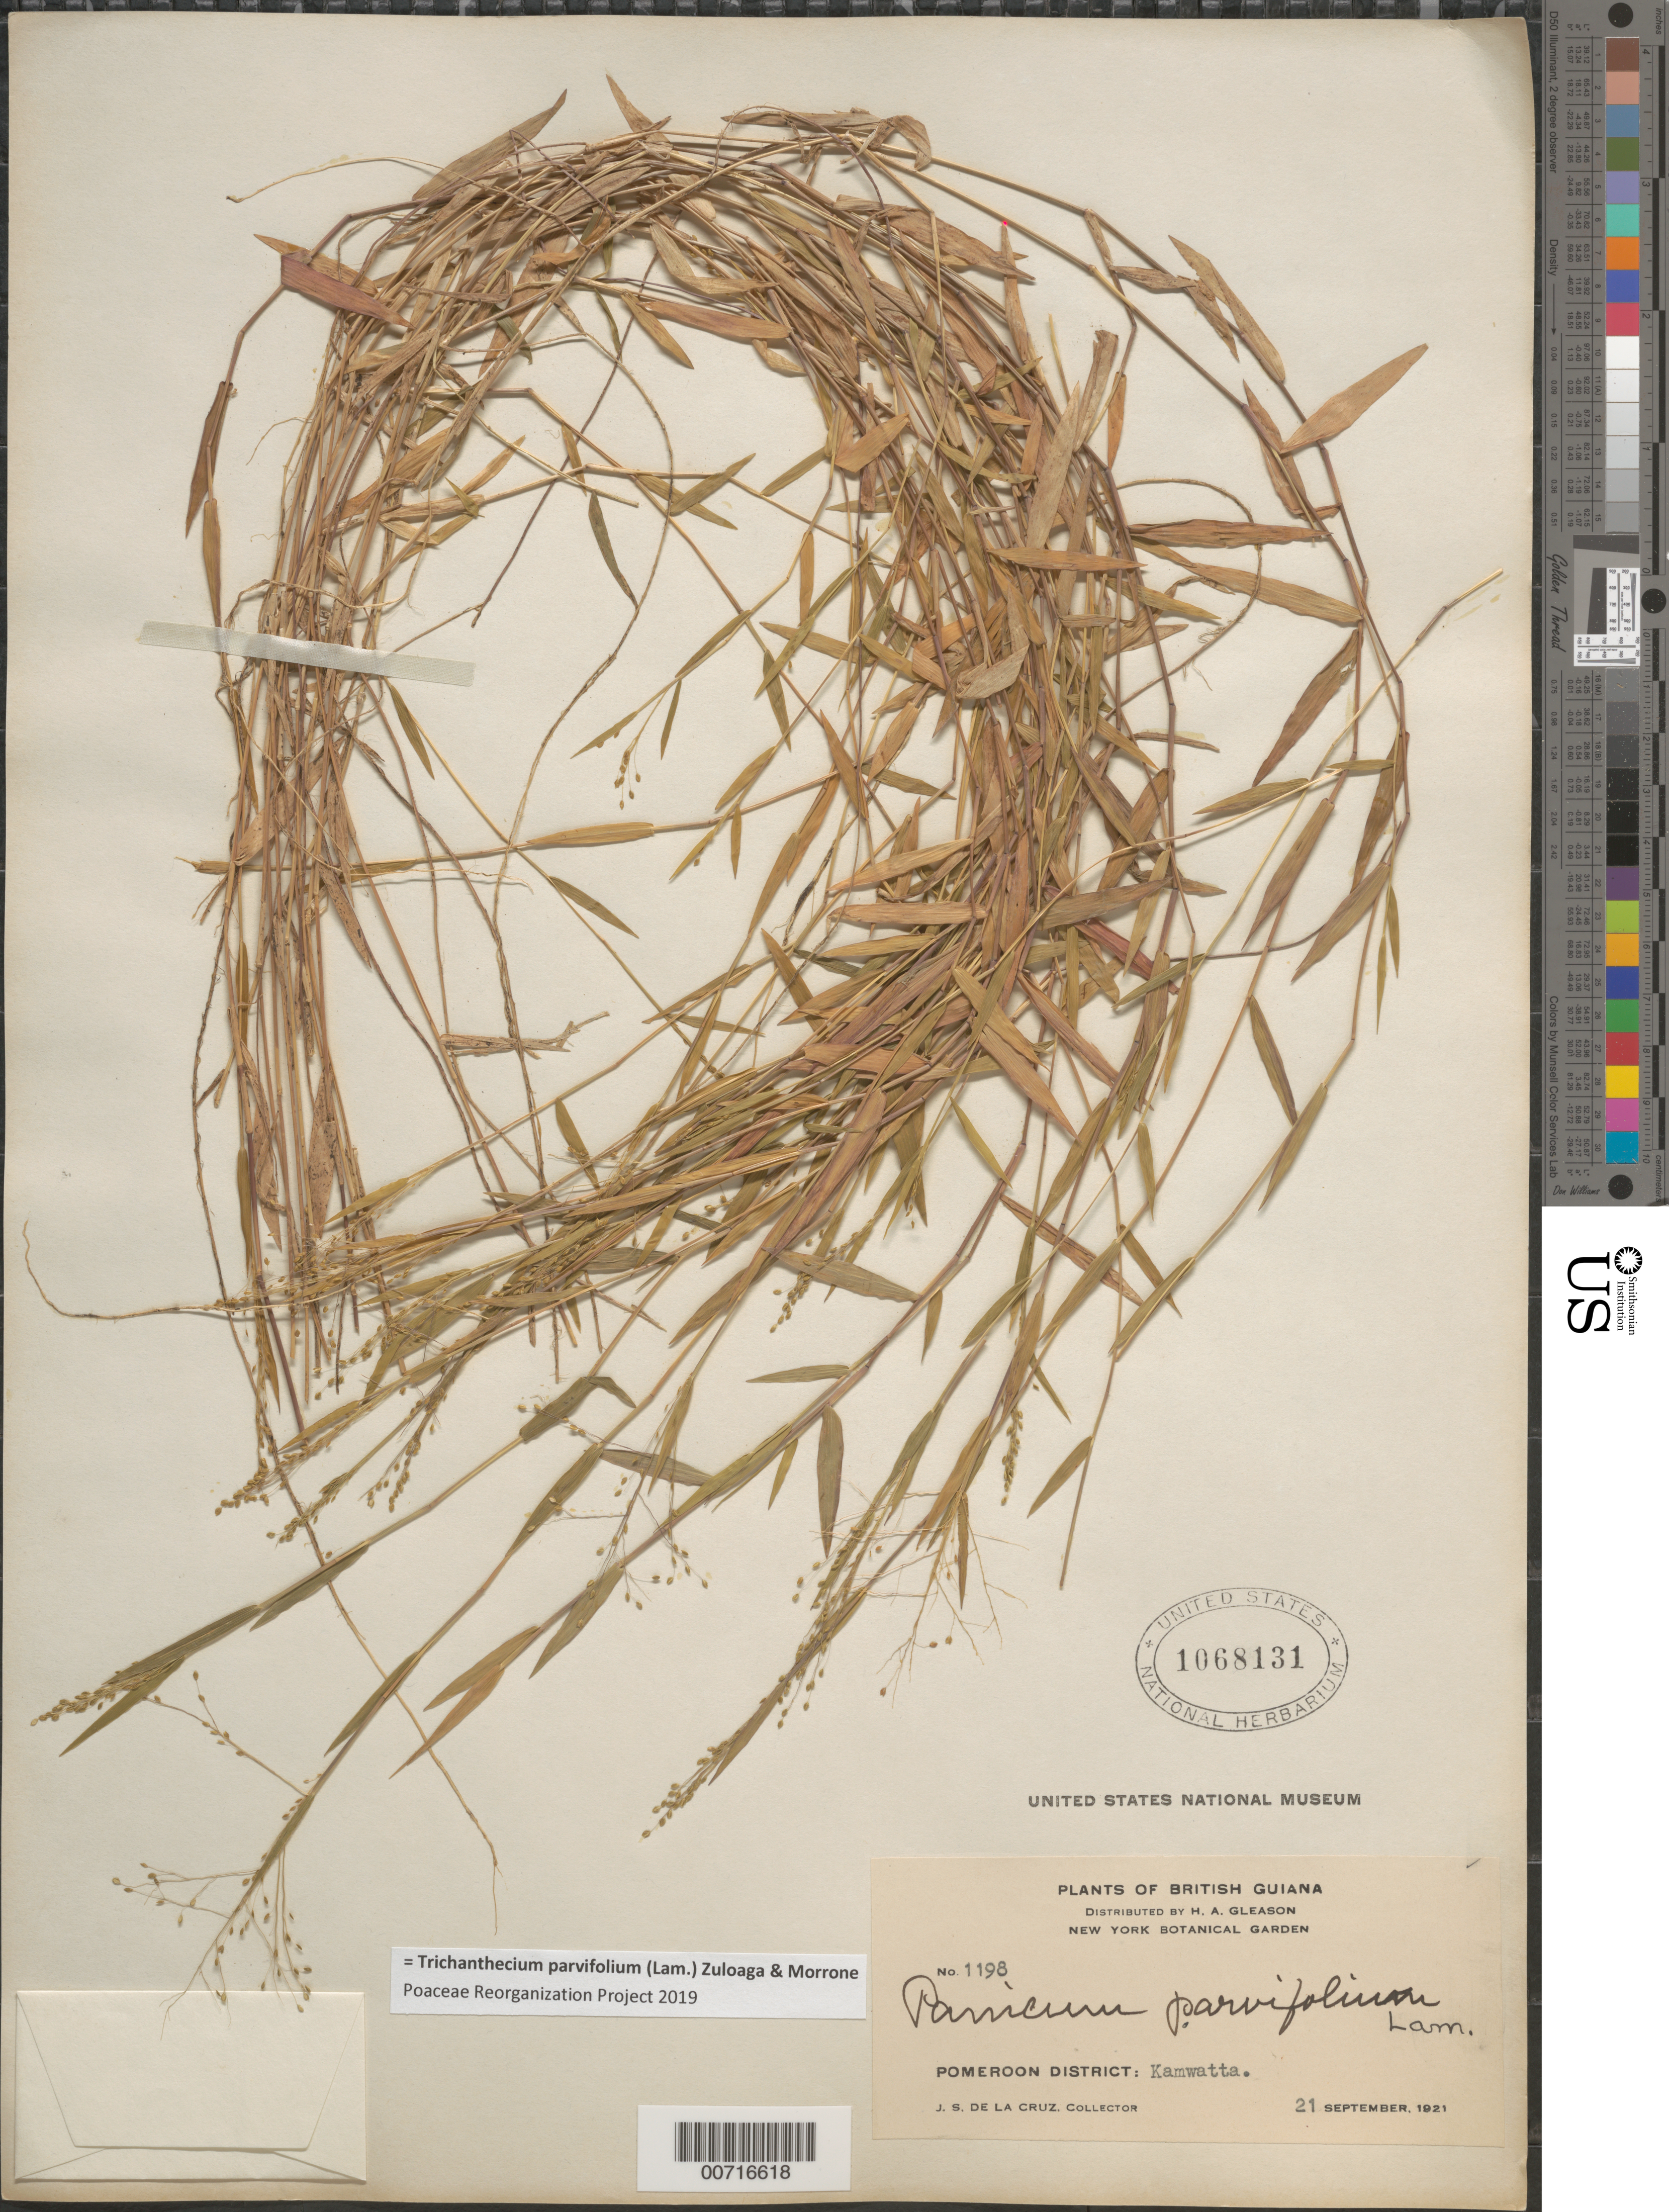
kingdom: Plantae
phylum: Tracheophyta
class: Liliopsida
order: Poales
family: Poaceae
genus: Trichanthecium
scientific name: Trichanthecium parvifolium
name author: (Lam.) Zuloaga & Morrone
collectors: J. De La Cruz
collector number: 1198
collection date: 1921-09-21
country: Guyana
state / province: Pomeroon-Supenaam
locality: Pomeroon District: Kamwatta.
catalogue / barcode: US 1068131